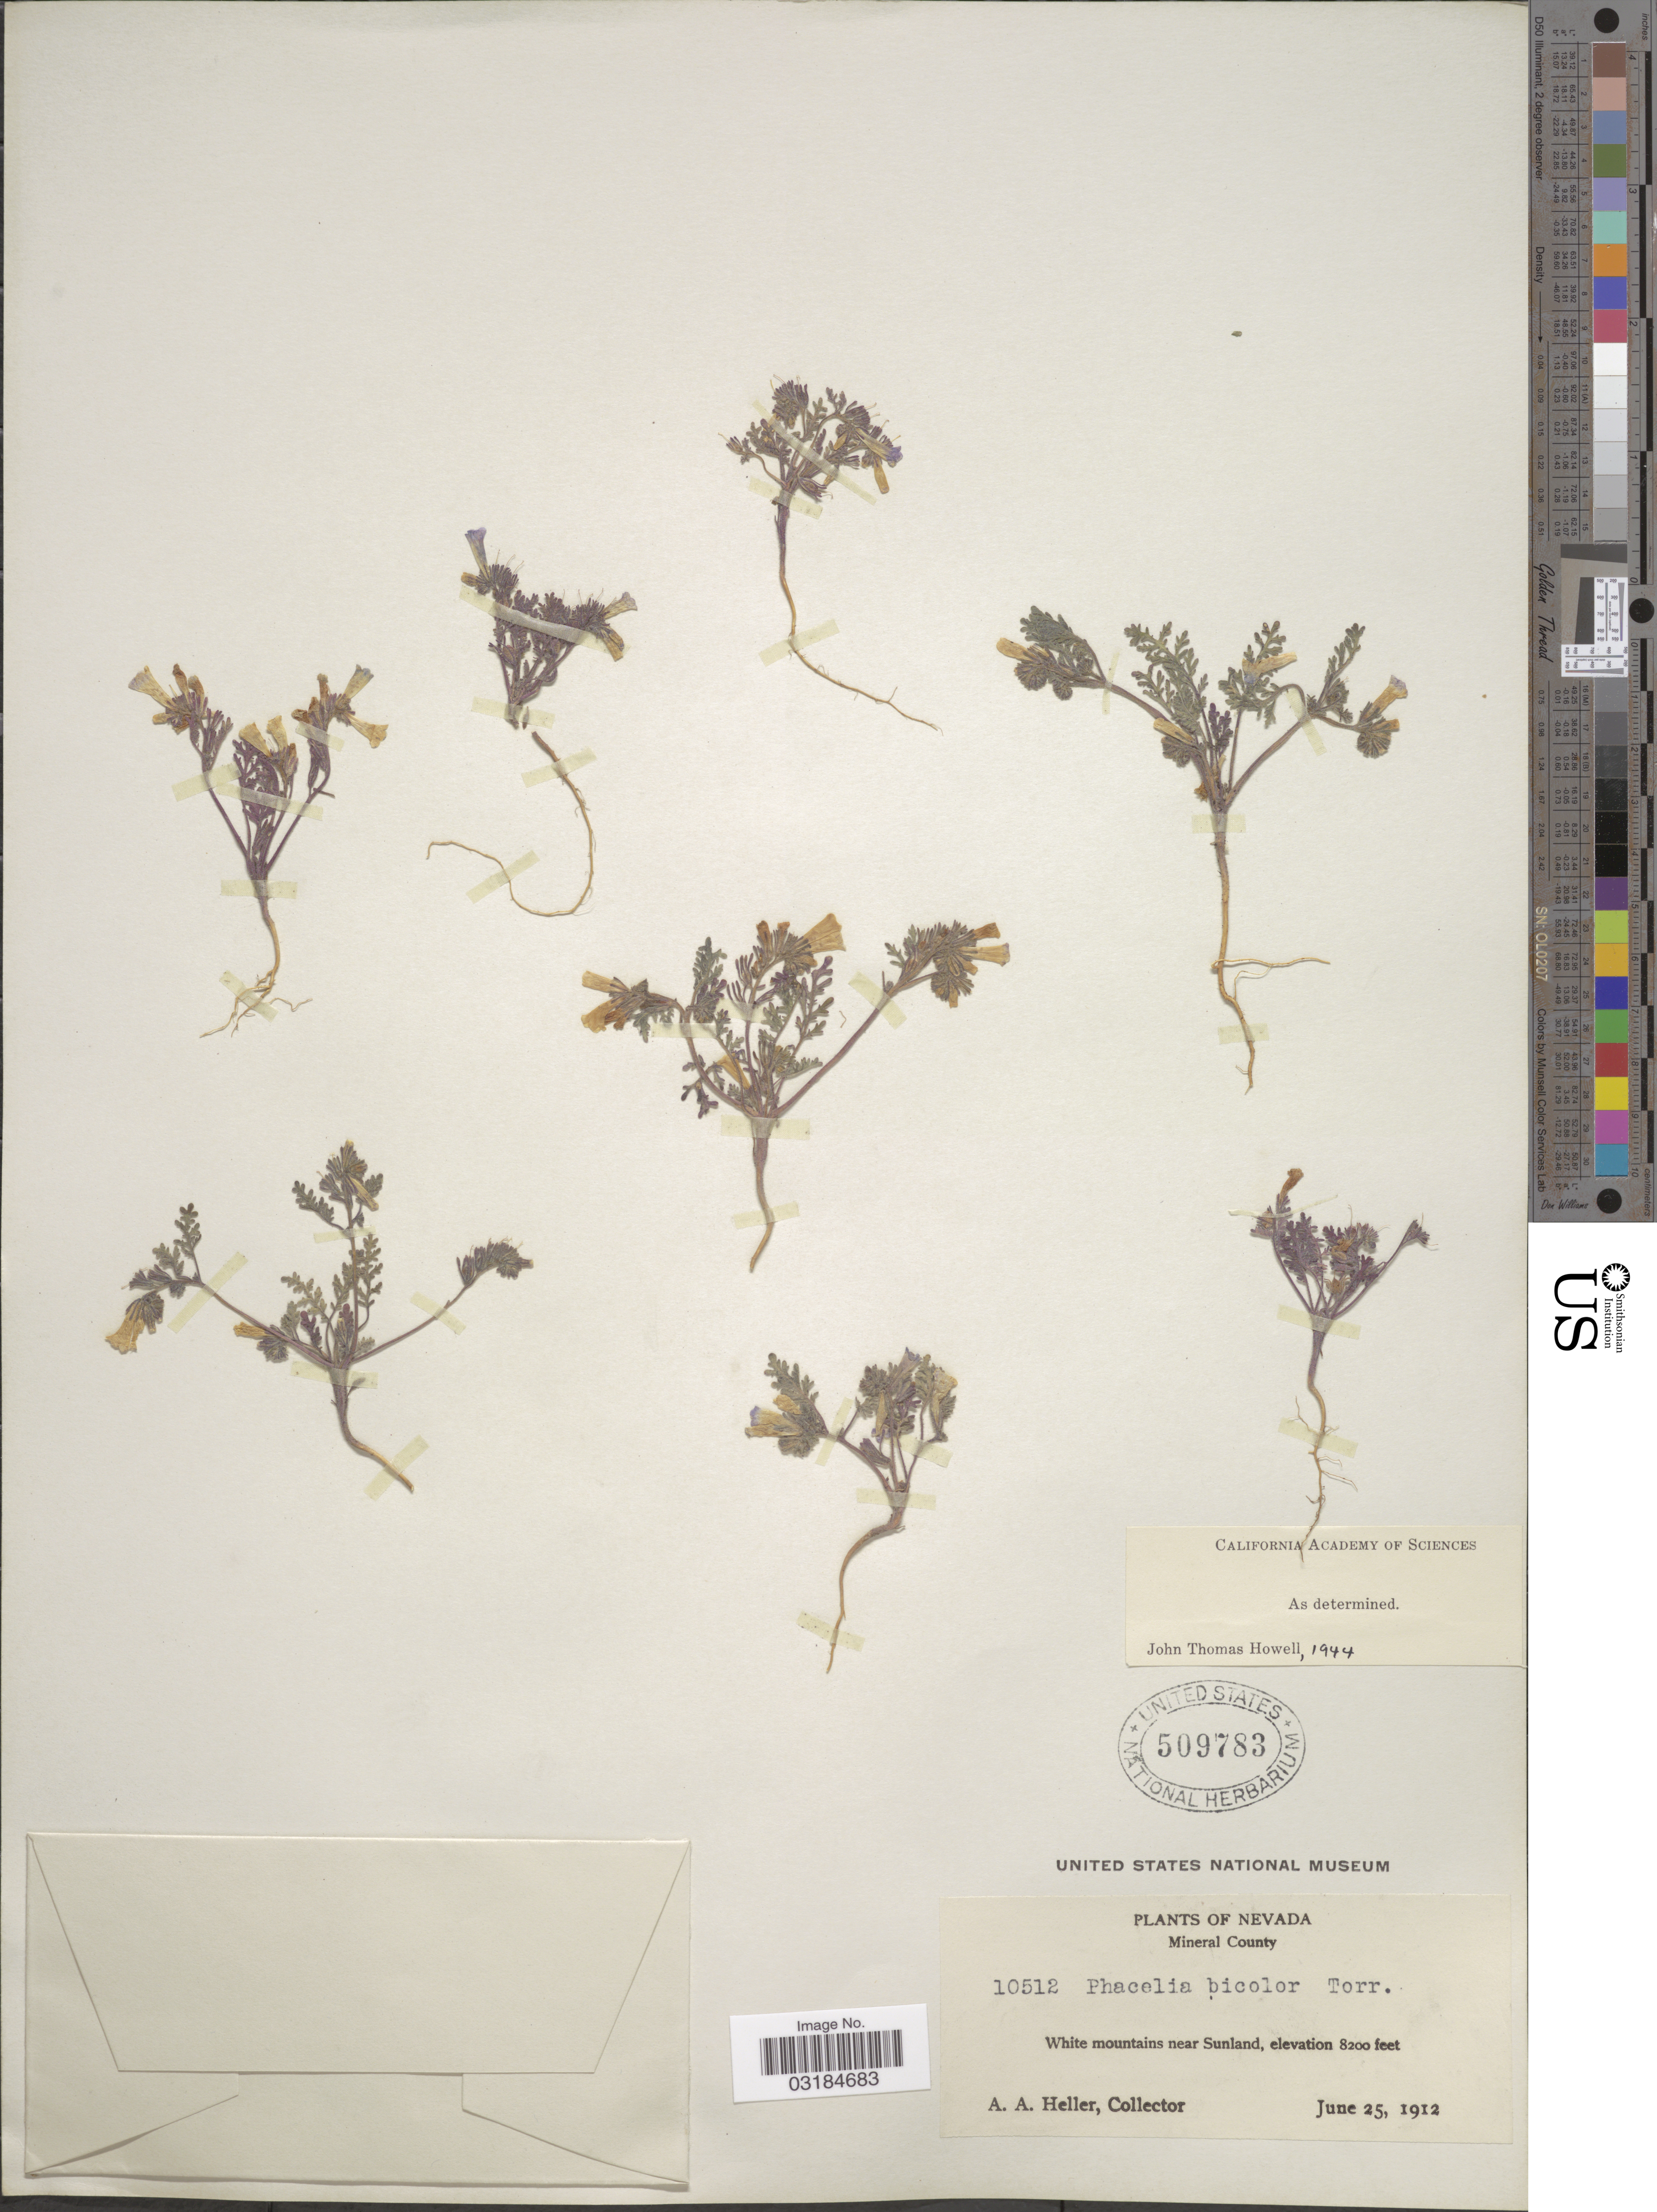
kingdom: Plantae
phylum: Tracheophyta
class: Magnoliopsida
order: Boraginales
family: Hydrophyllaceae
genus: Phacelia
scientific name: Phacelia bicolor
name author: Torr. in C. King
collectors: A. A. Heller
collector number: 10512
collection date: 1912-06-25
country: United States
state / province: Nevada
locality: Mineral County, White mountains near Sunland.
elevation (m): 2499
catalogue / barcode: US 509783